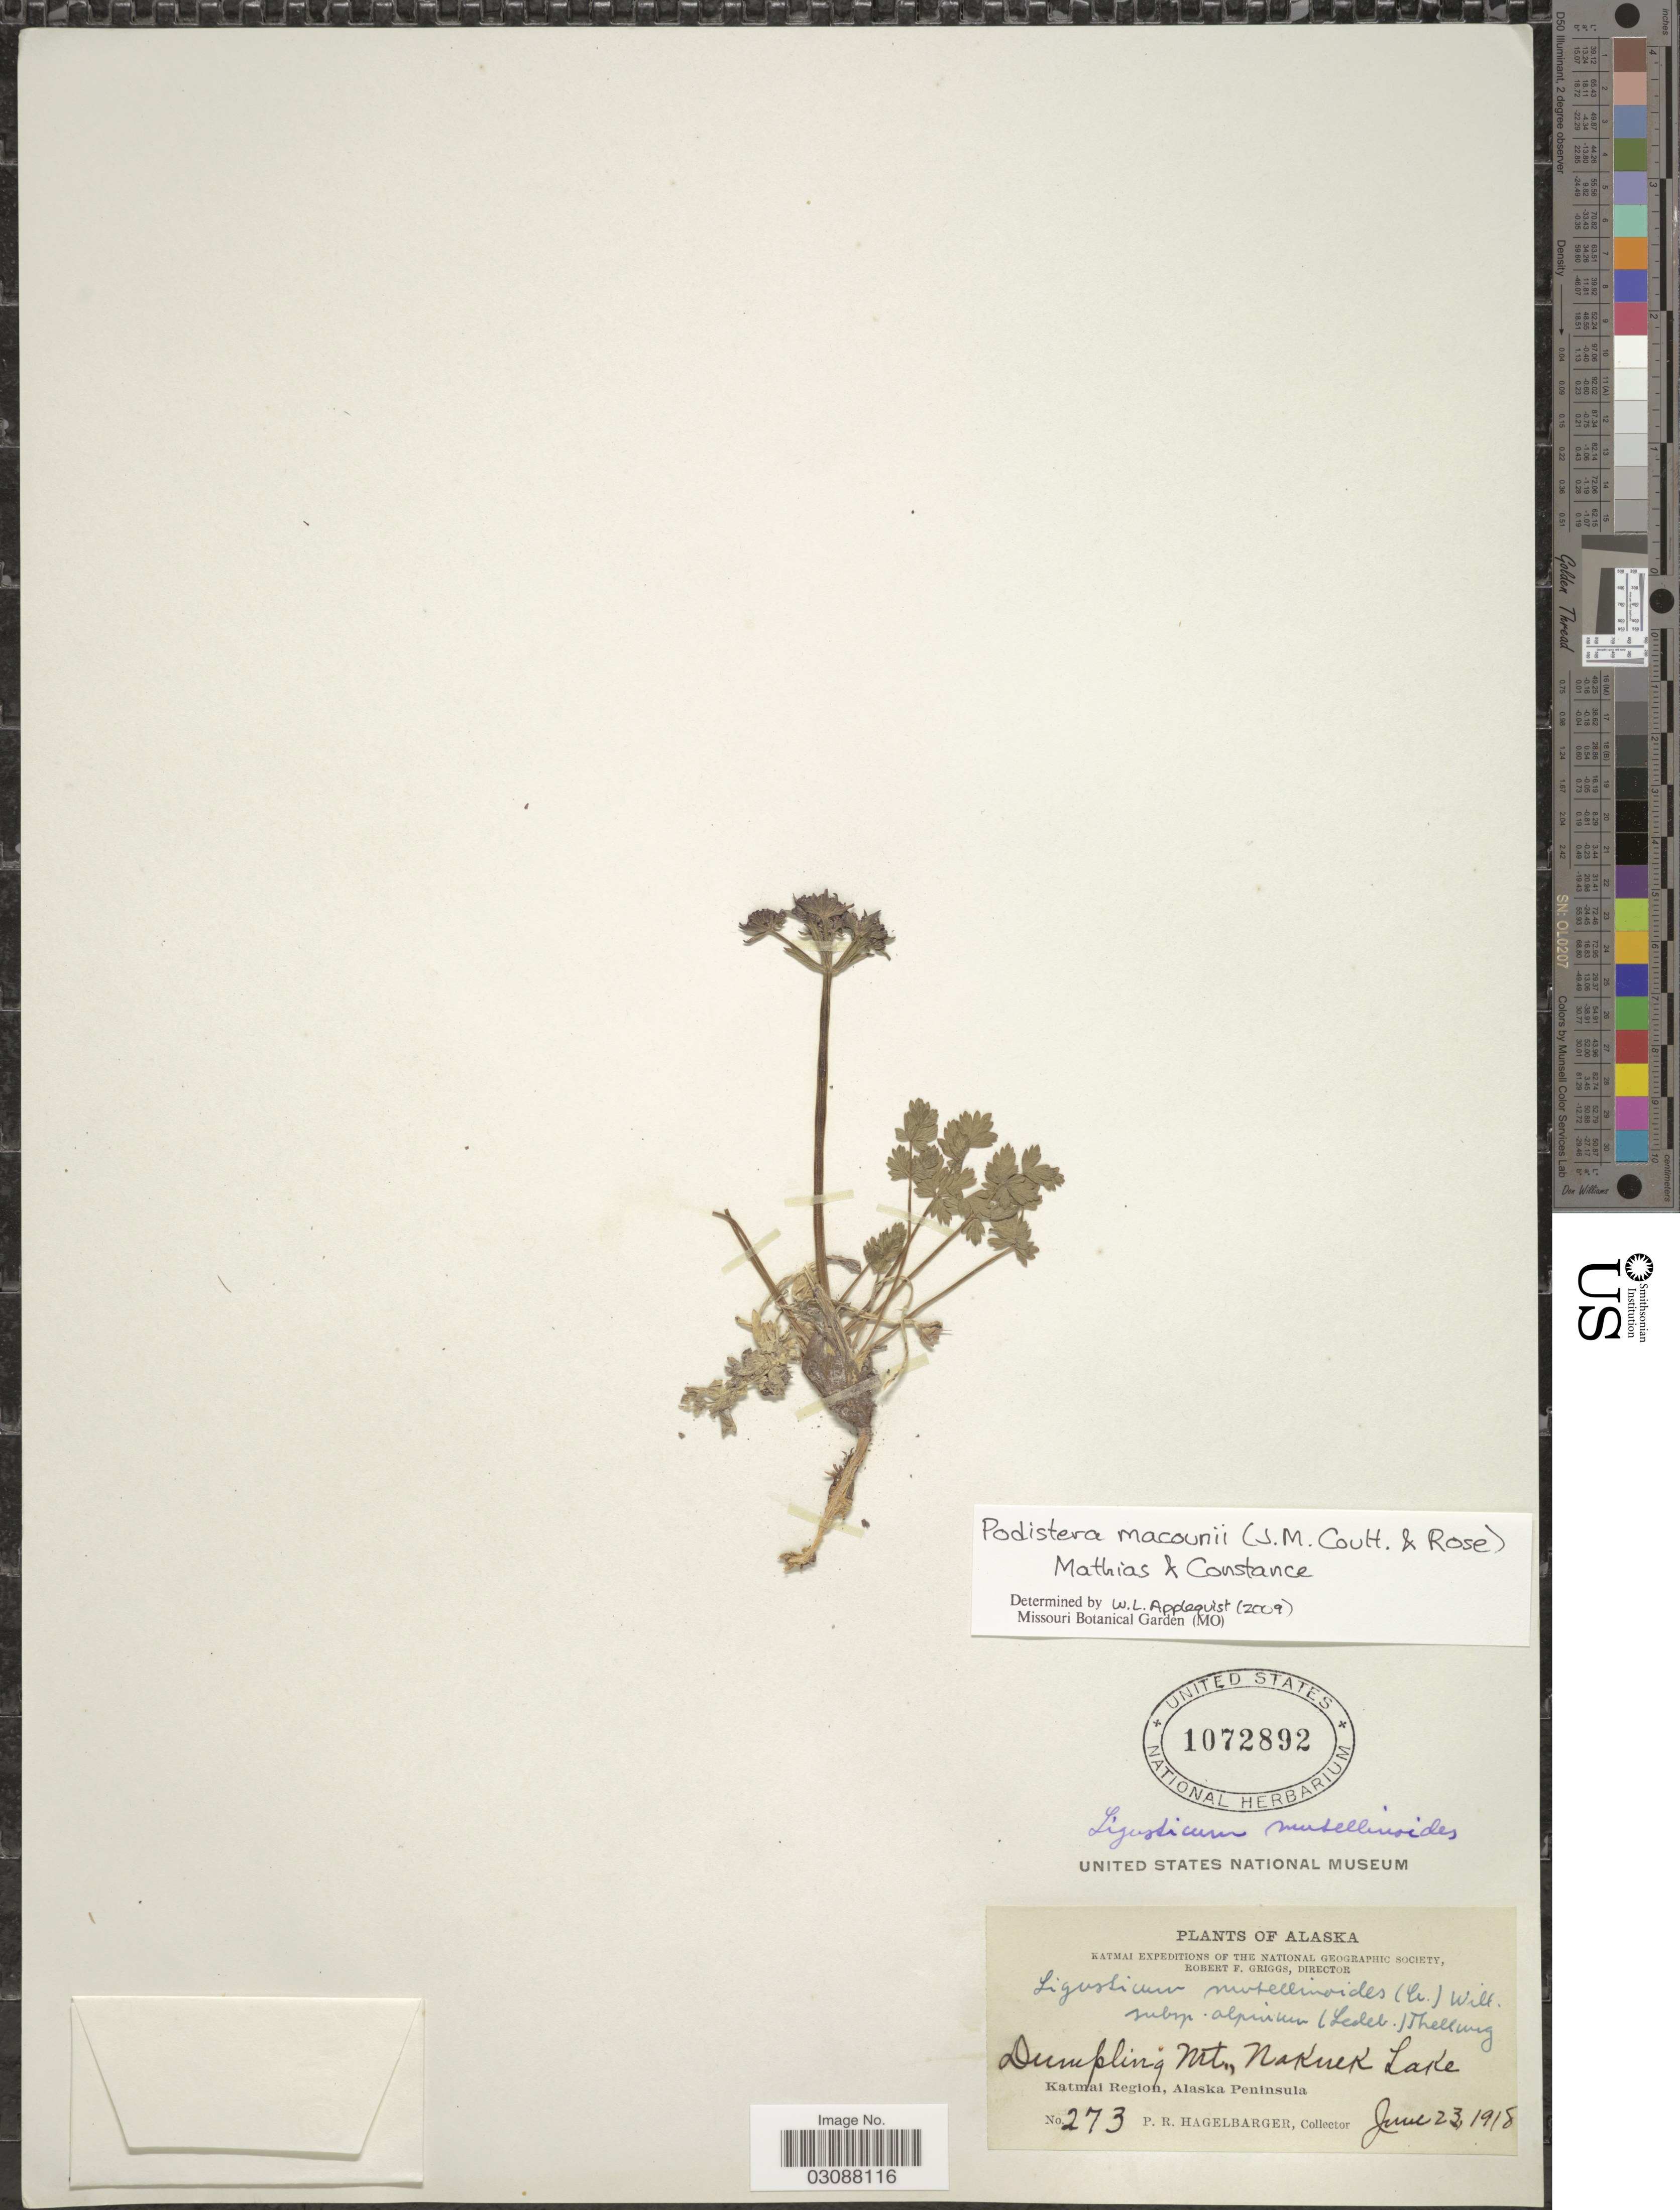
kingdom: Plantae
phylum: Tracheophyta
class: Magnoliopsida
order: Apiales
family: Apiaceae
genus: Podistera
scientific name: Podistera macounii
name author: (J.M. Coult. & Rose) Mathias & Constance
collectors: P. Hagelbarger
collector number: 273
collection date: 1918-06-23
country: United States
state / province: Alaska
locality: Dumpling Mts., Naknek Lake. Katmai Region, Alaska Peninsula.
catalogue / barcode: US 1072892